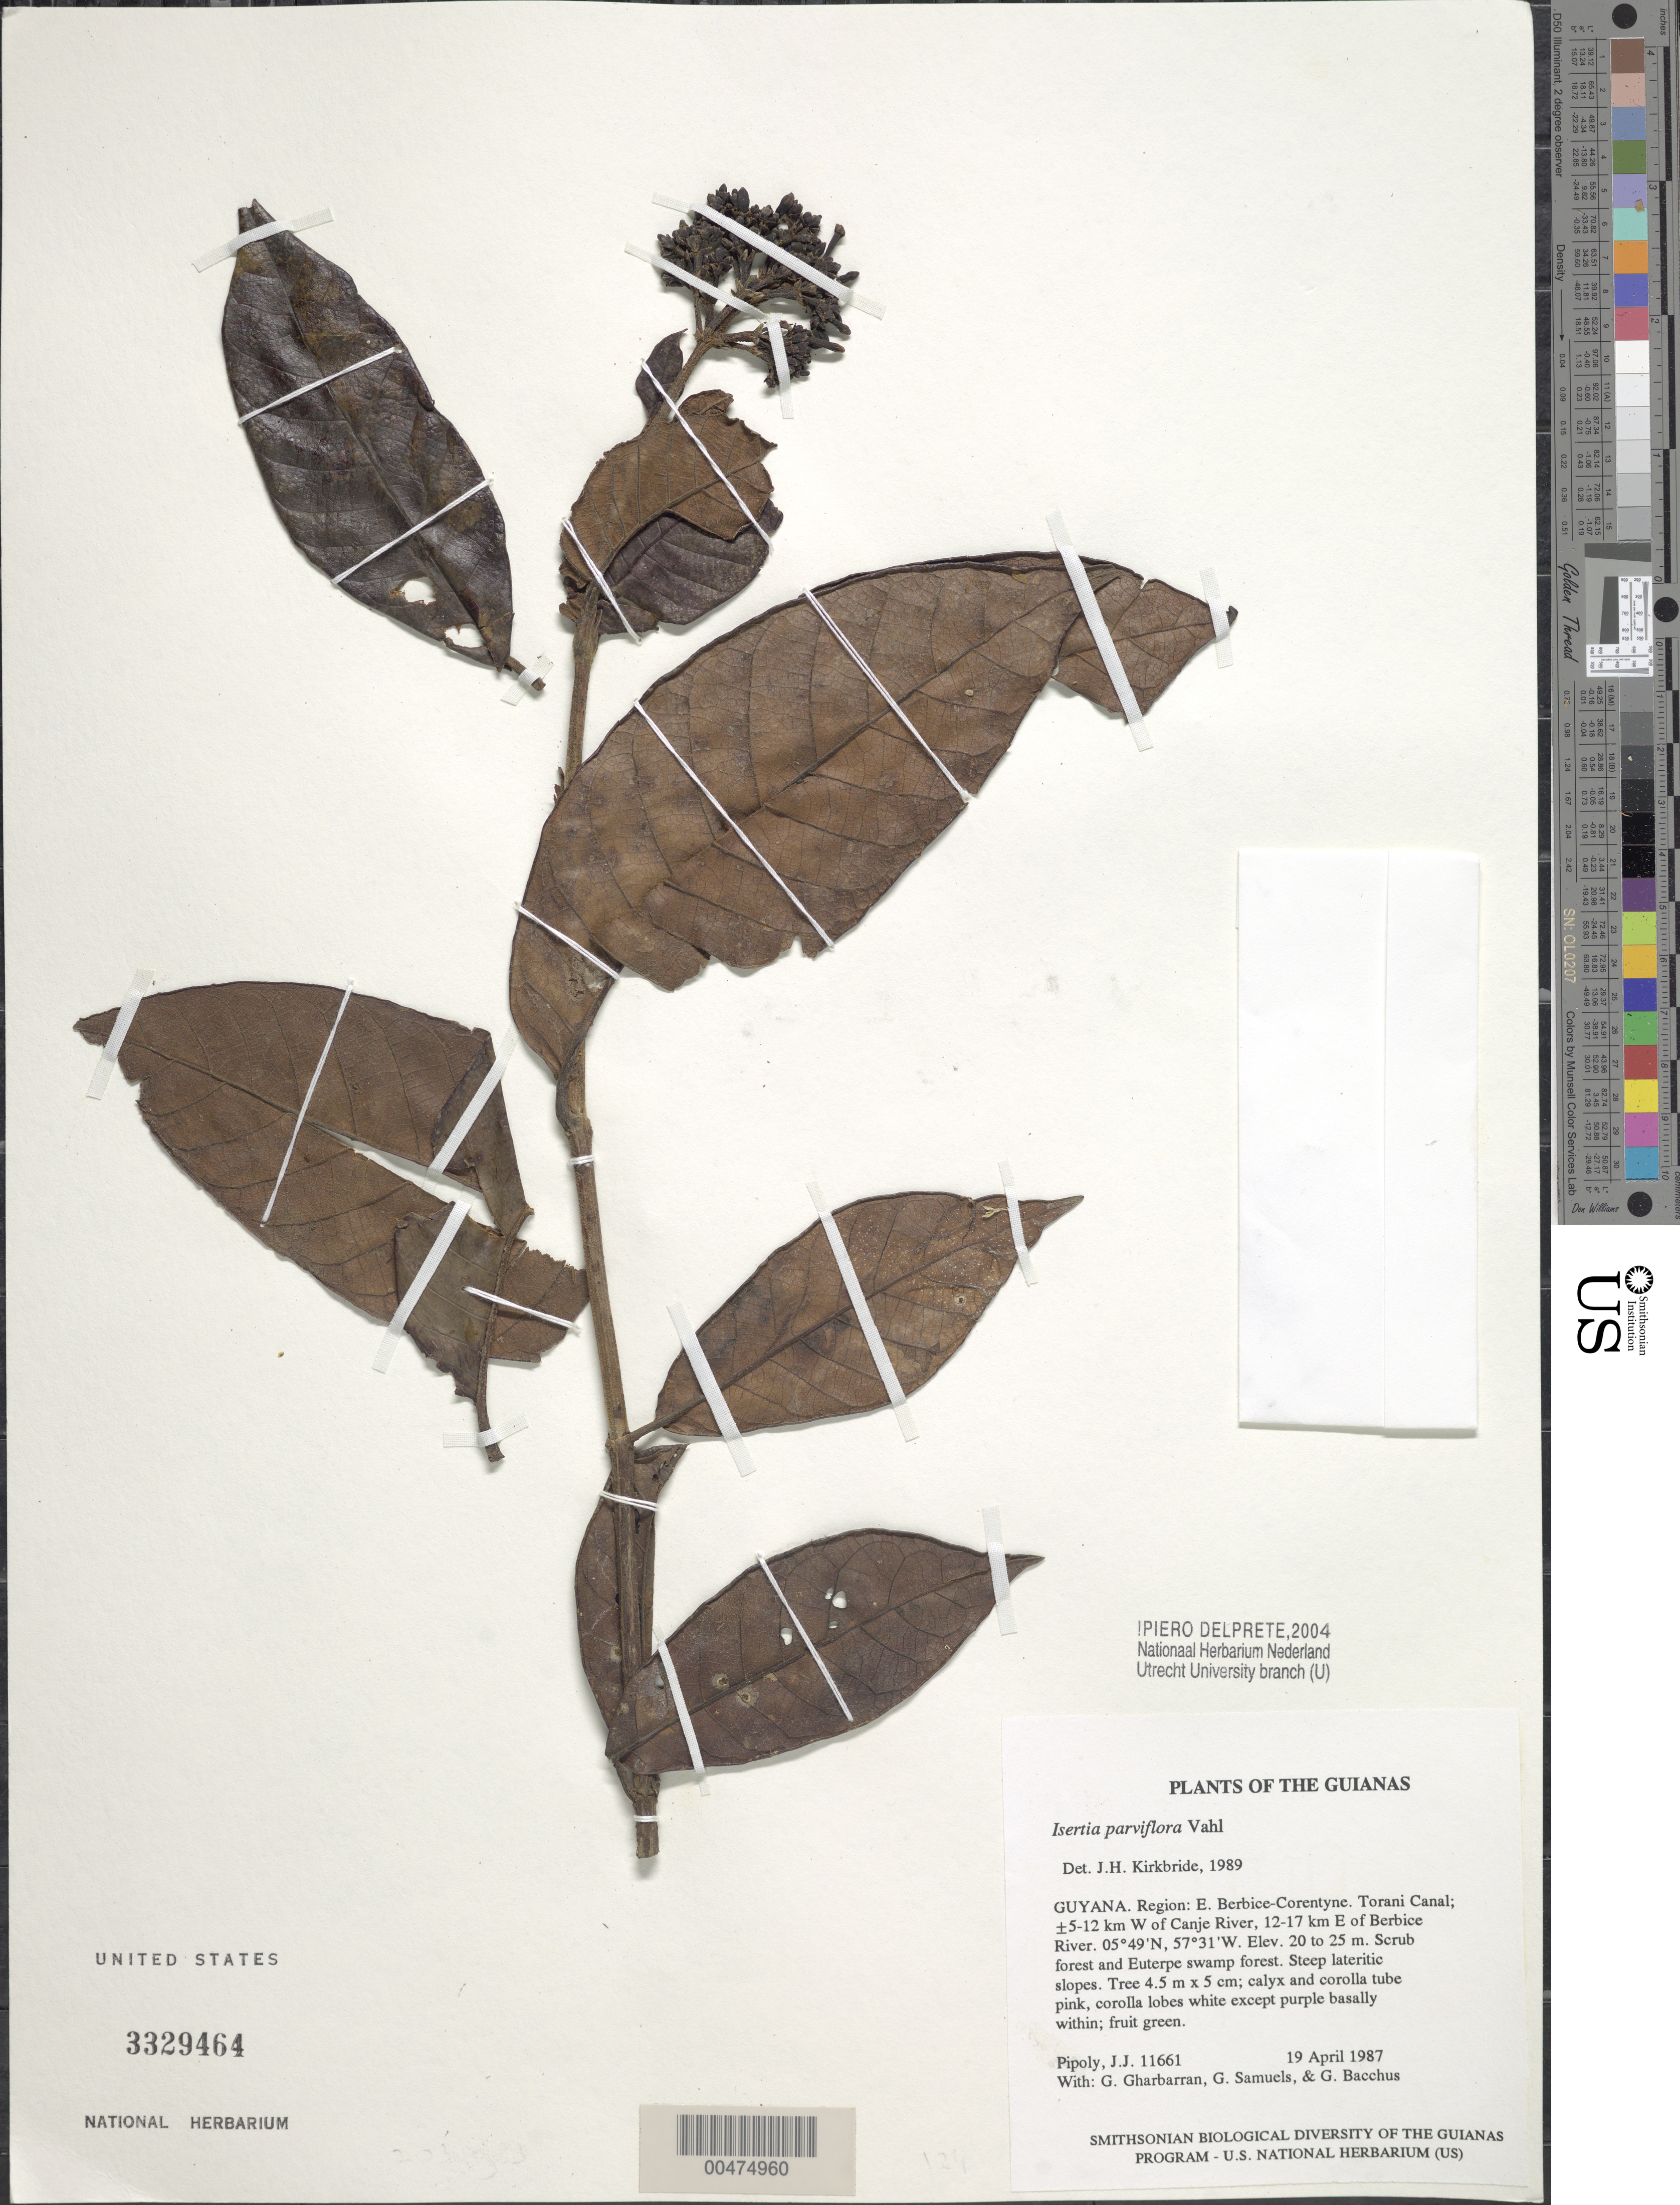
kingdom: Plantae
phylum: Tracheophyta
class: Magnoliopsida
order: Gentianales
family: Rubiaceae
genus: Isertia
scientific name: Isertia parviflora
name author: Vahl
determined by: Kirkbride, J. H.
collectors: J. J. Pipoly, G. Gharbarran, G. Samuels & G. Bacchus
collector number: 11661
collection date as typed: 19 April 1987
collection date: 1987-04-19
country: Guyana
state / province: E. Berbice-Corentyne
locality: Torani Canal; ±5-12 km W of Canje River, 12-17 km E of Berbice River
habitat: Scrub forest and Euterpe Swamp forestSteep lateritic slopes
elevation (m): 20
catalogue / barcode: US 3329464